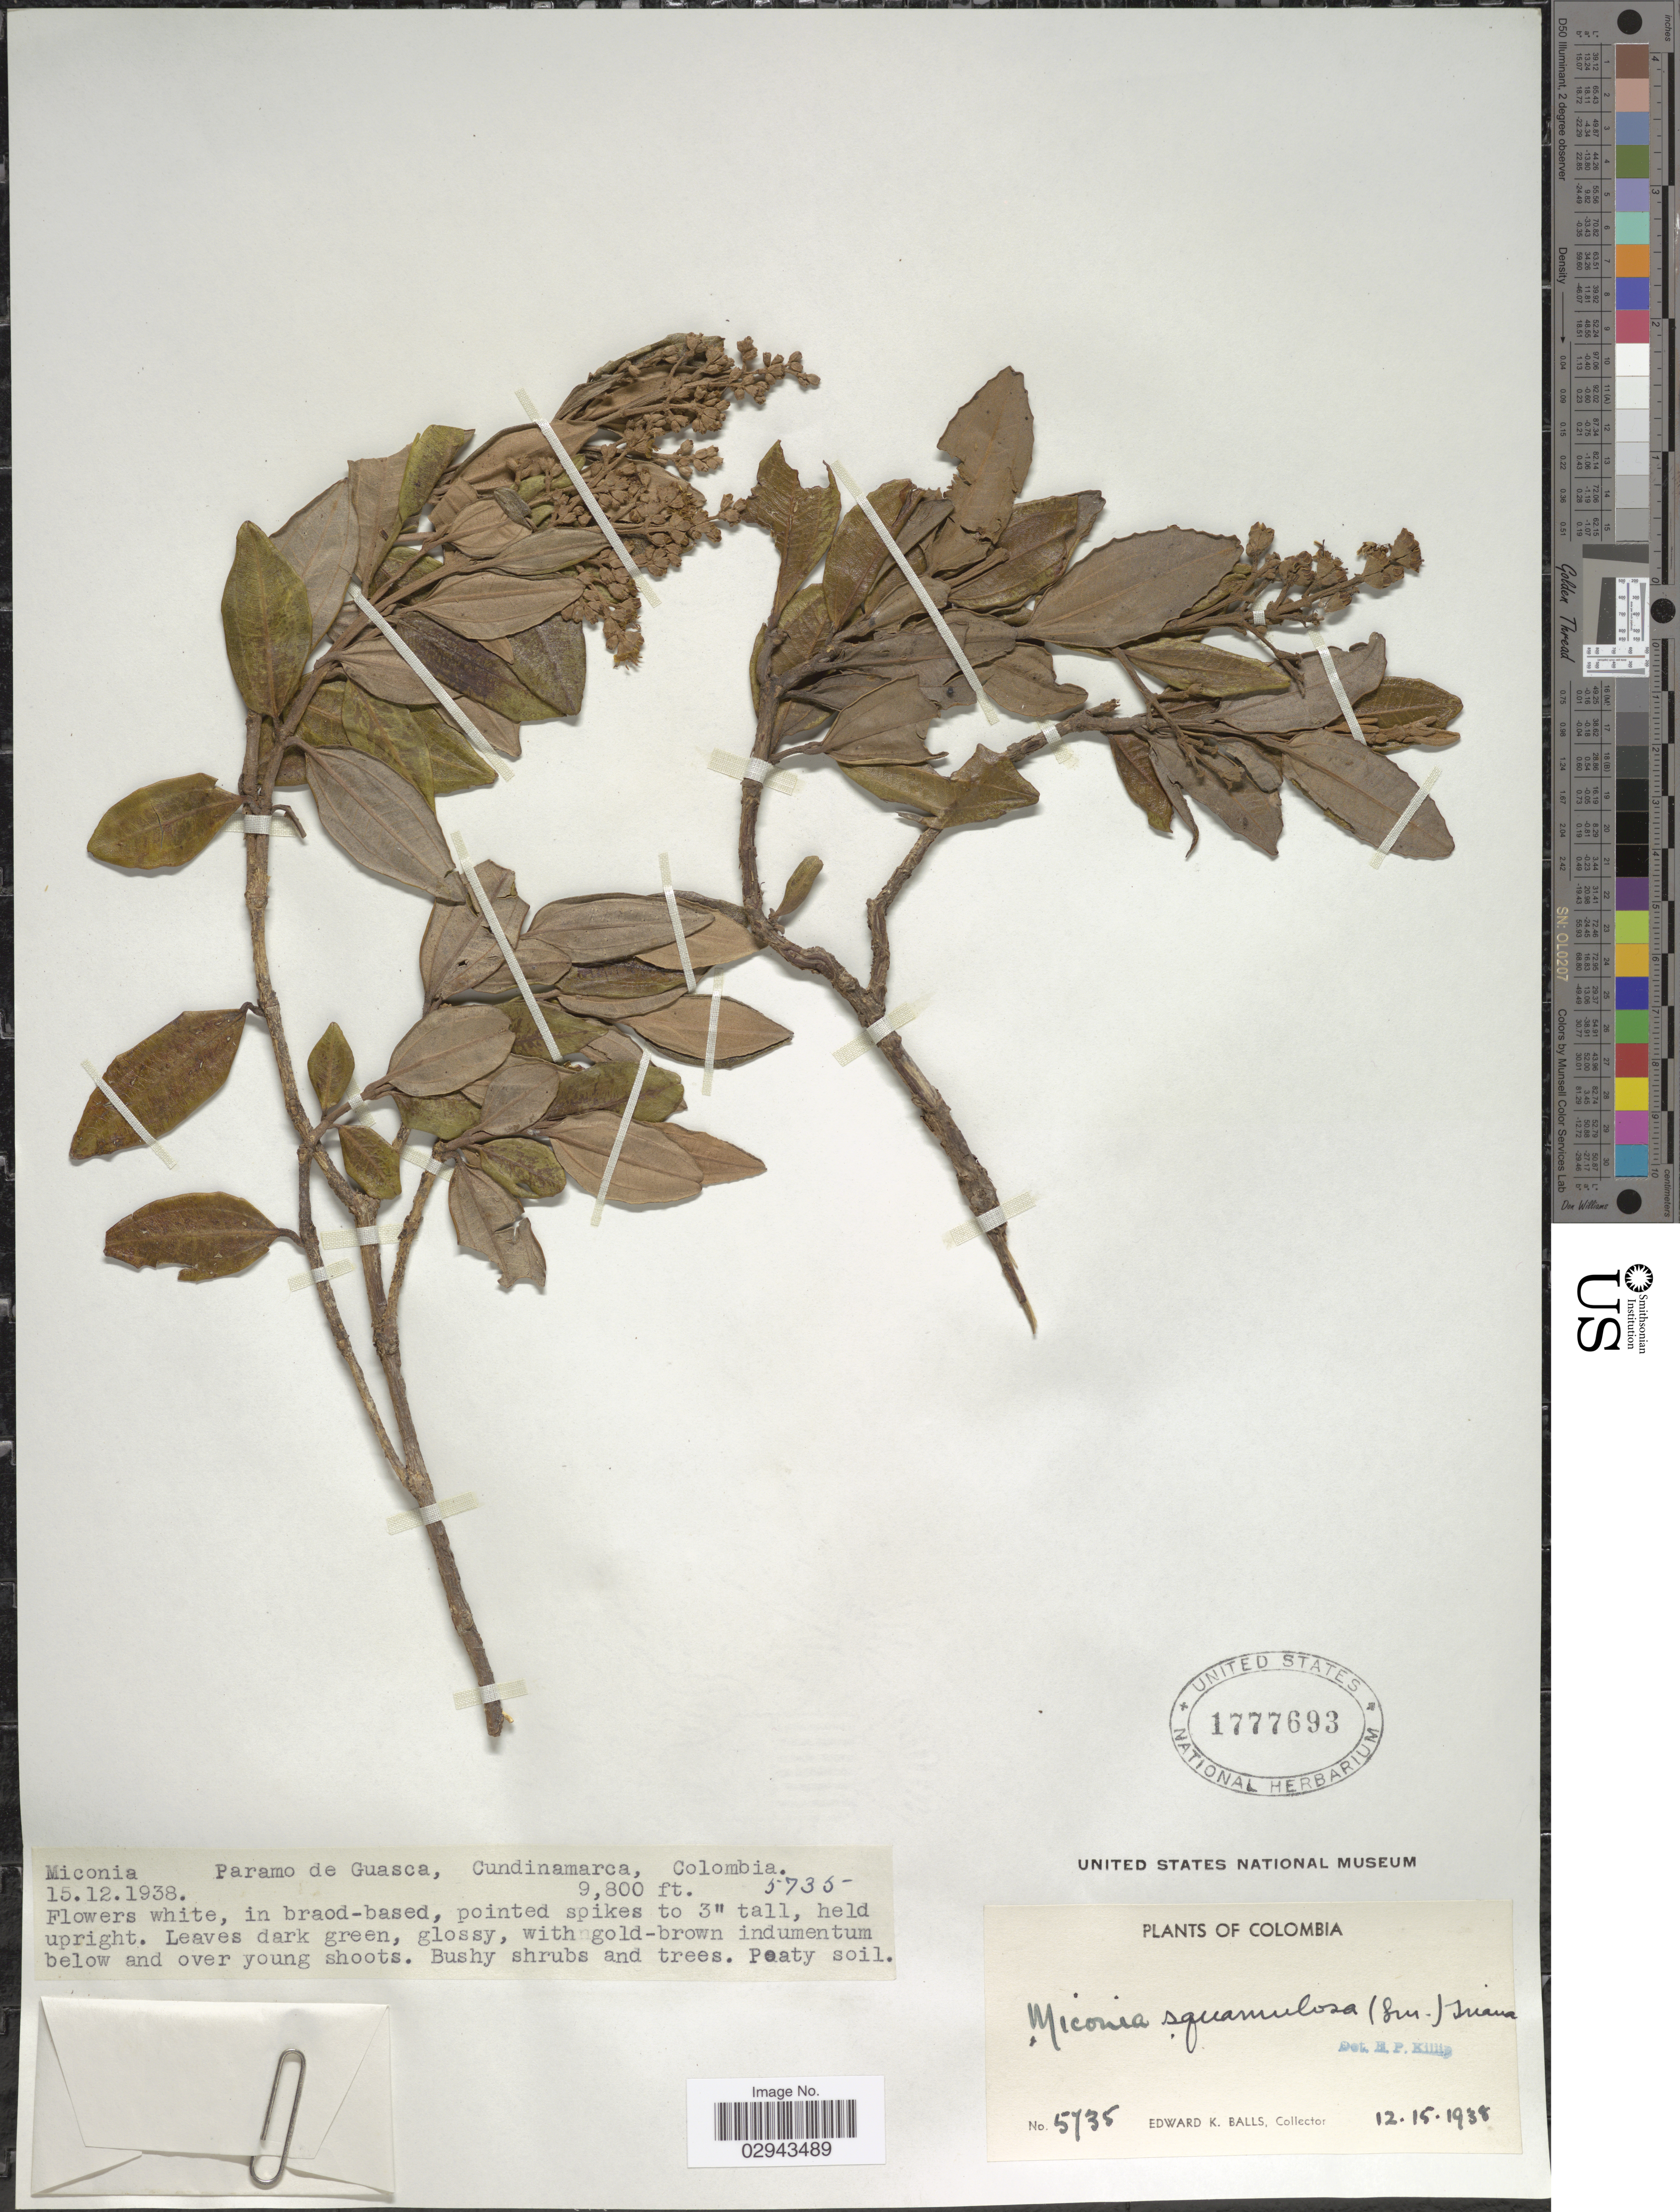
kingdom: Plantae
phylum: Tracheophyta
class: Magnoliopsida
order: Myrtales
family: Melastomataceae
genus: Miconia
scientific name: Miconia squamulosa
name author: (Sm.) Triana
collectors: E. K. Balls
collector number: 5735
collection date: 1938-12-15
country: Colombia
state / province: Cundinamarca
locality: Paramo de Guasca.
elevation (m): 2987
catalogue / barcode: US 1777693